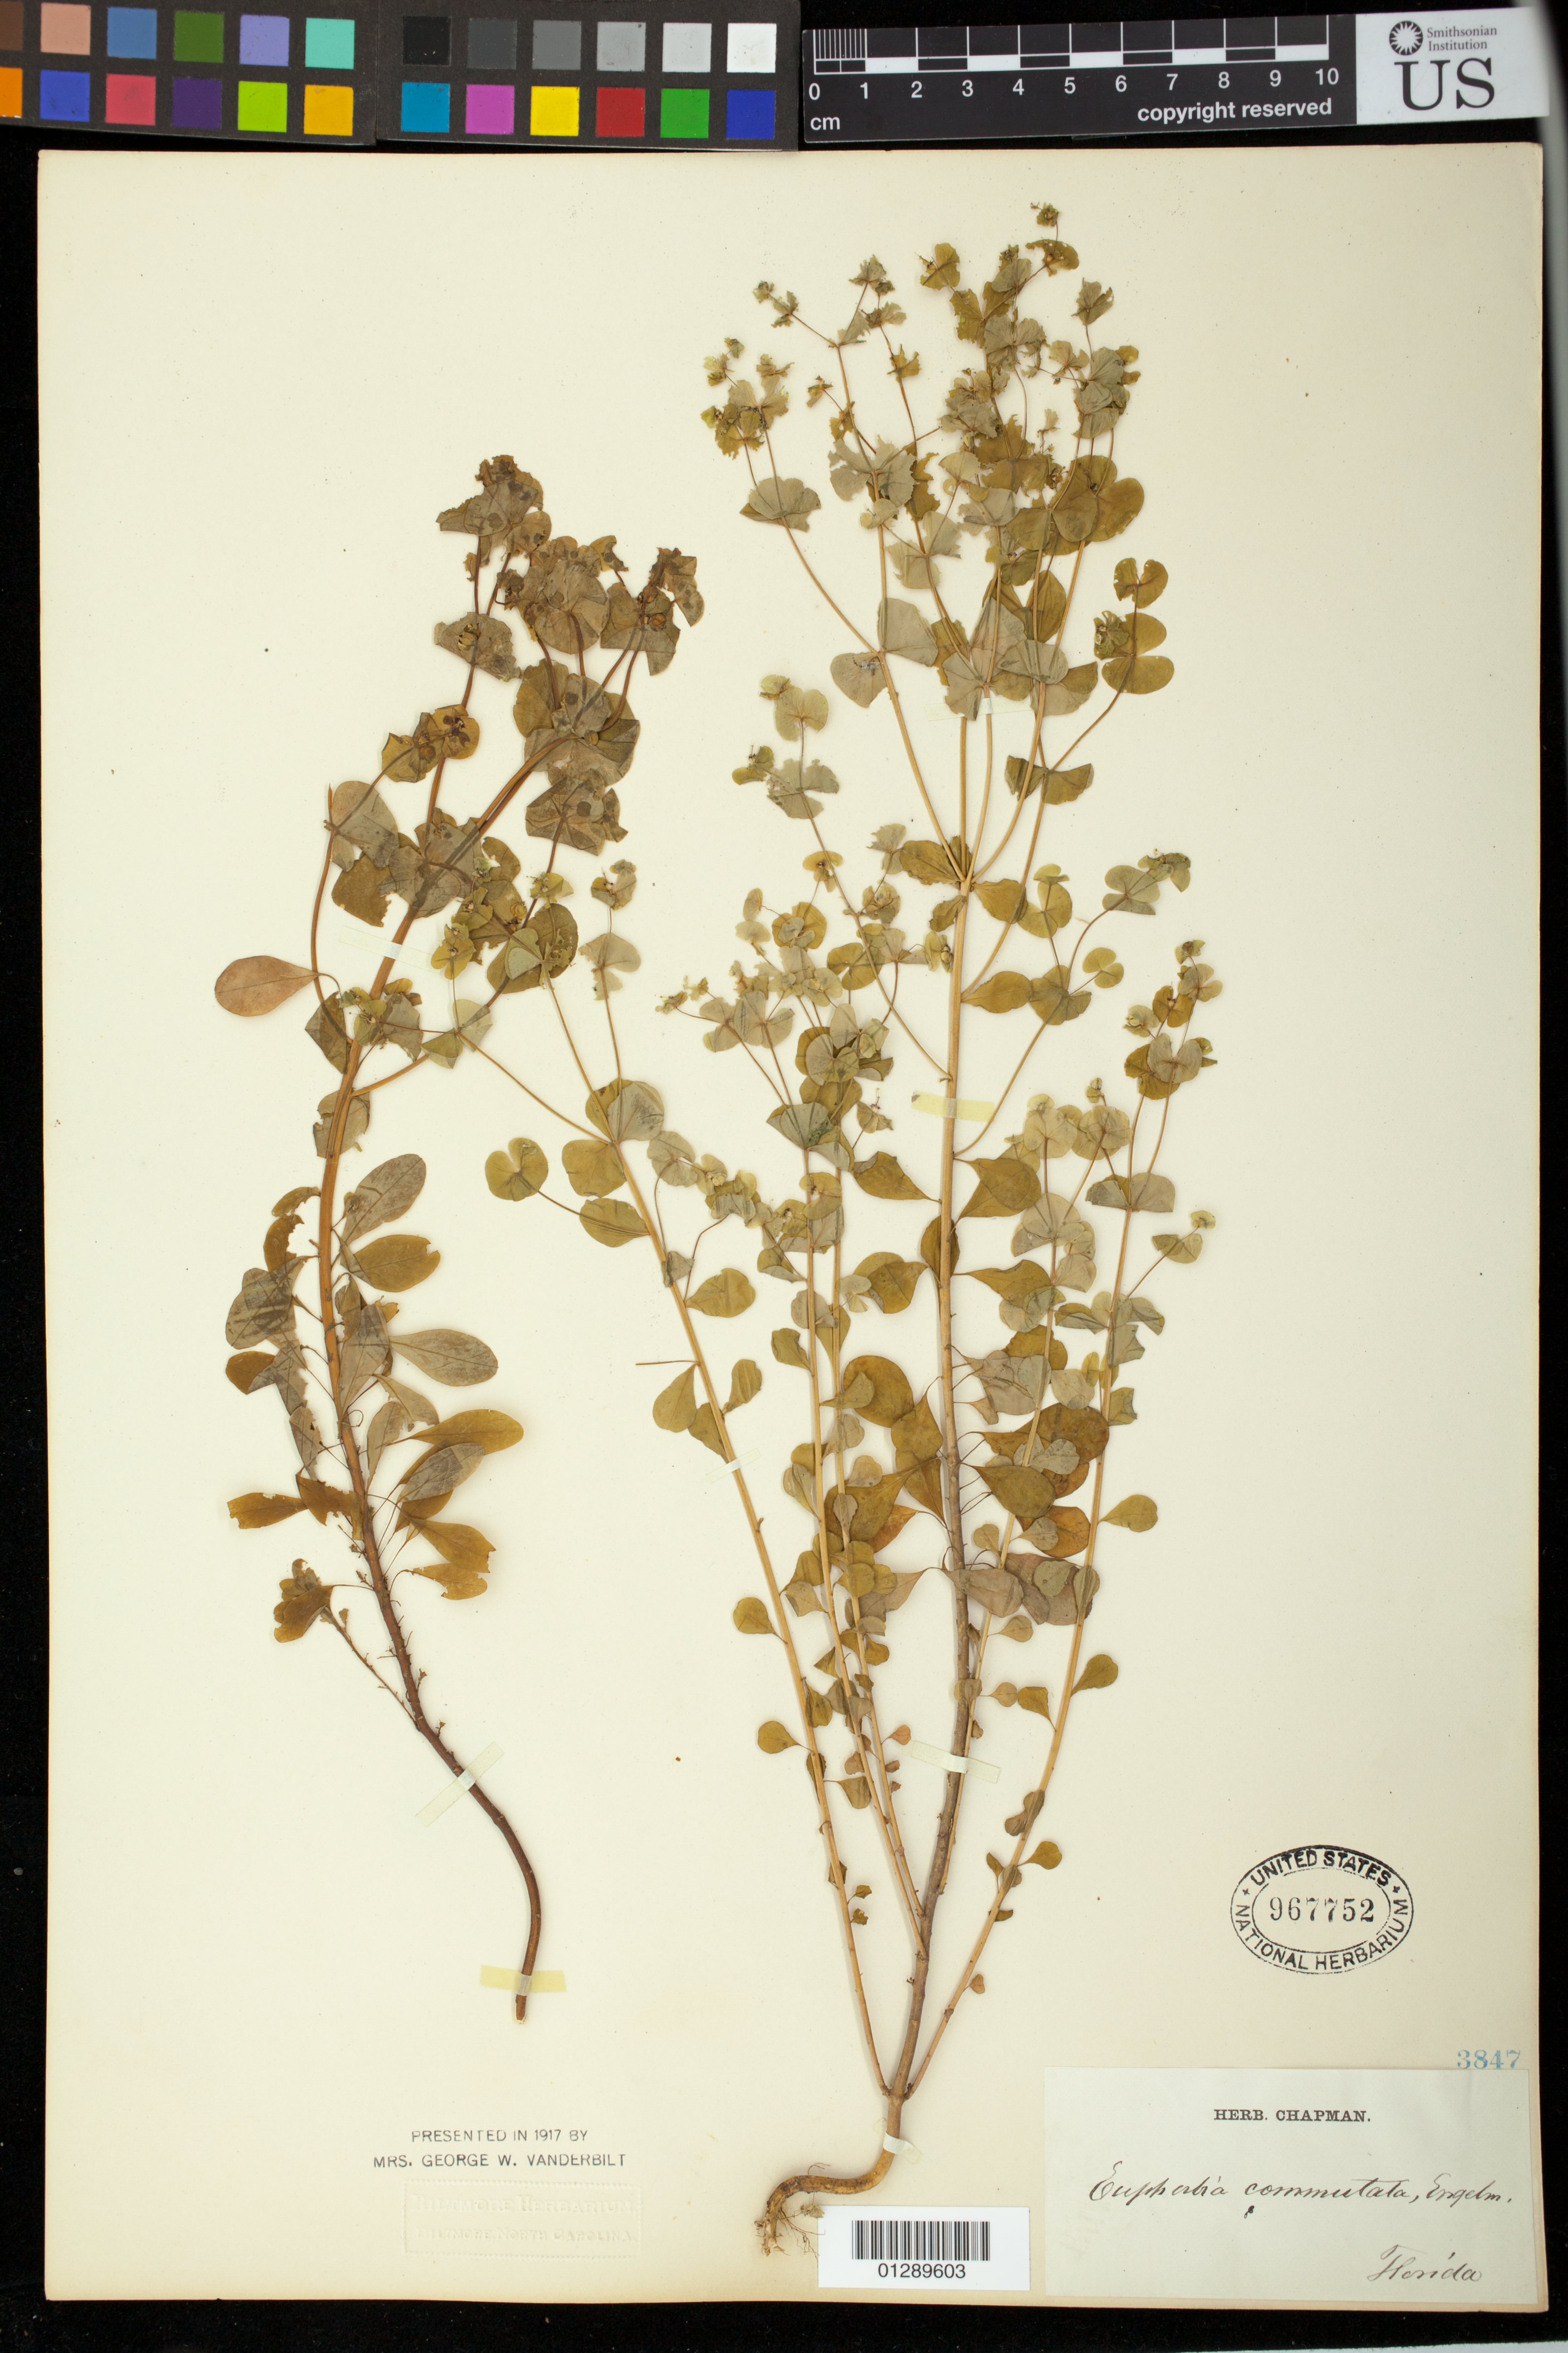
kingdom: Plantae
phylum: Tracheophyta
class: Magnoliopsida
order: Malpighiales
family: Euphorbiaceae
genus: Euphorbia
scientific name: Euphorbia commutata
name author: Engelm. ex A. Gray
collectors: A. Chapman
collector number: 3847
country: United States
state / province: Florida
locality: Also from Rome, GA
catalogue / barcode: US 967752